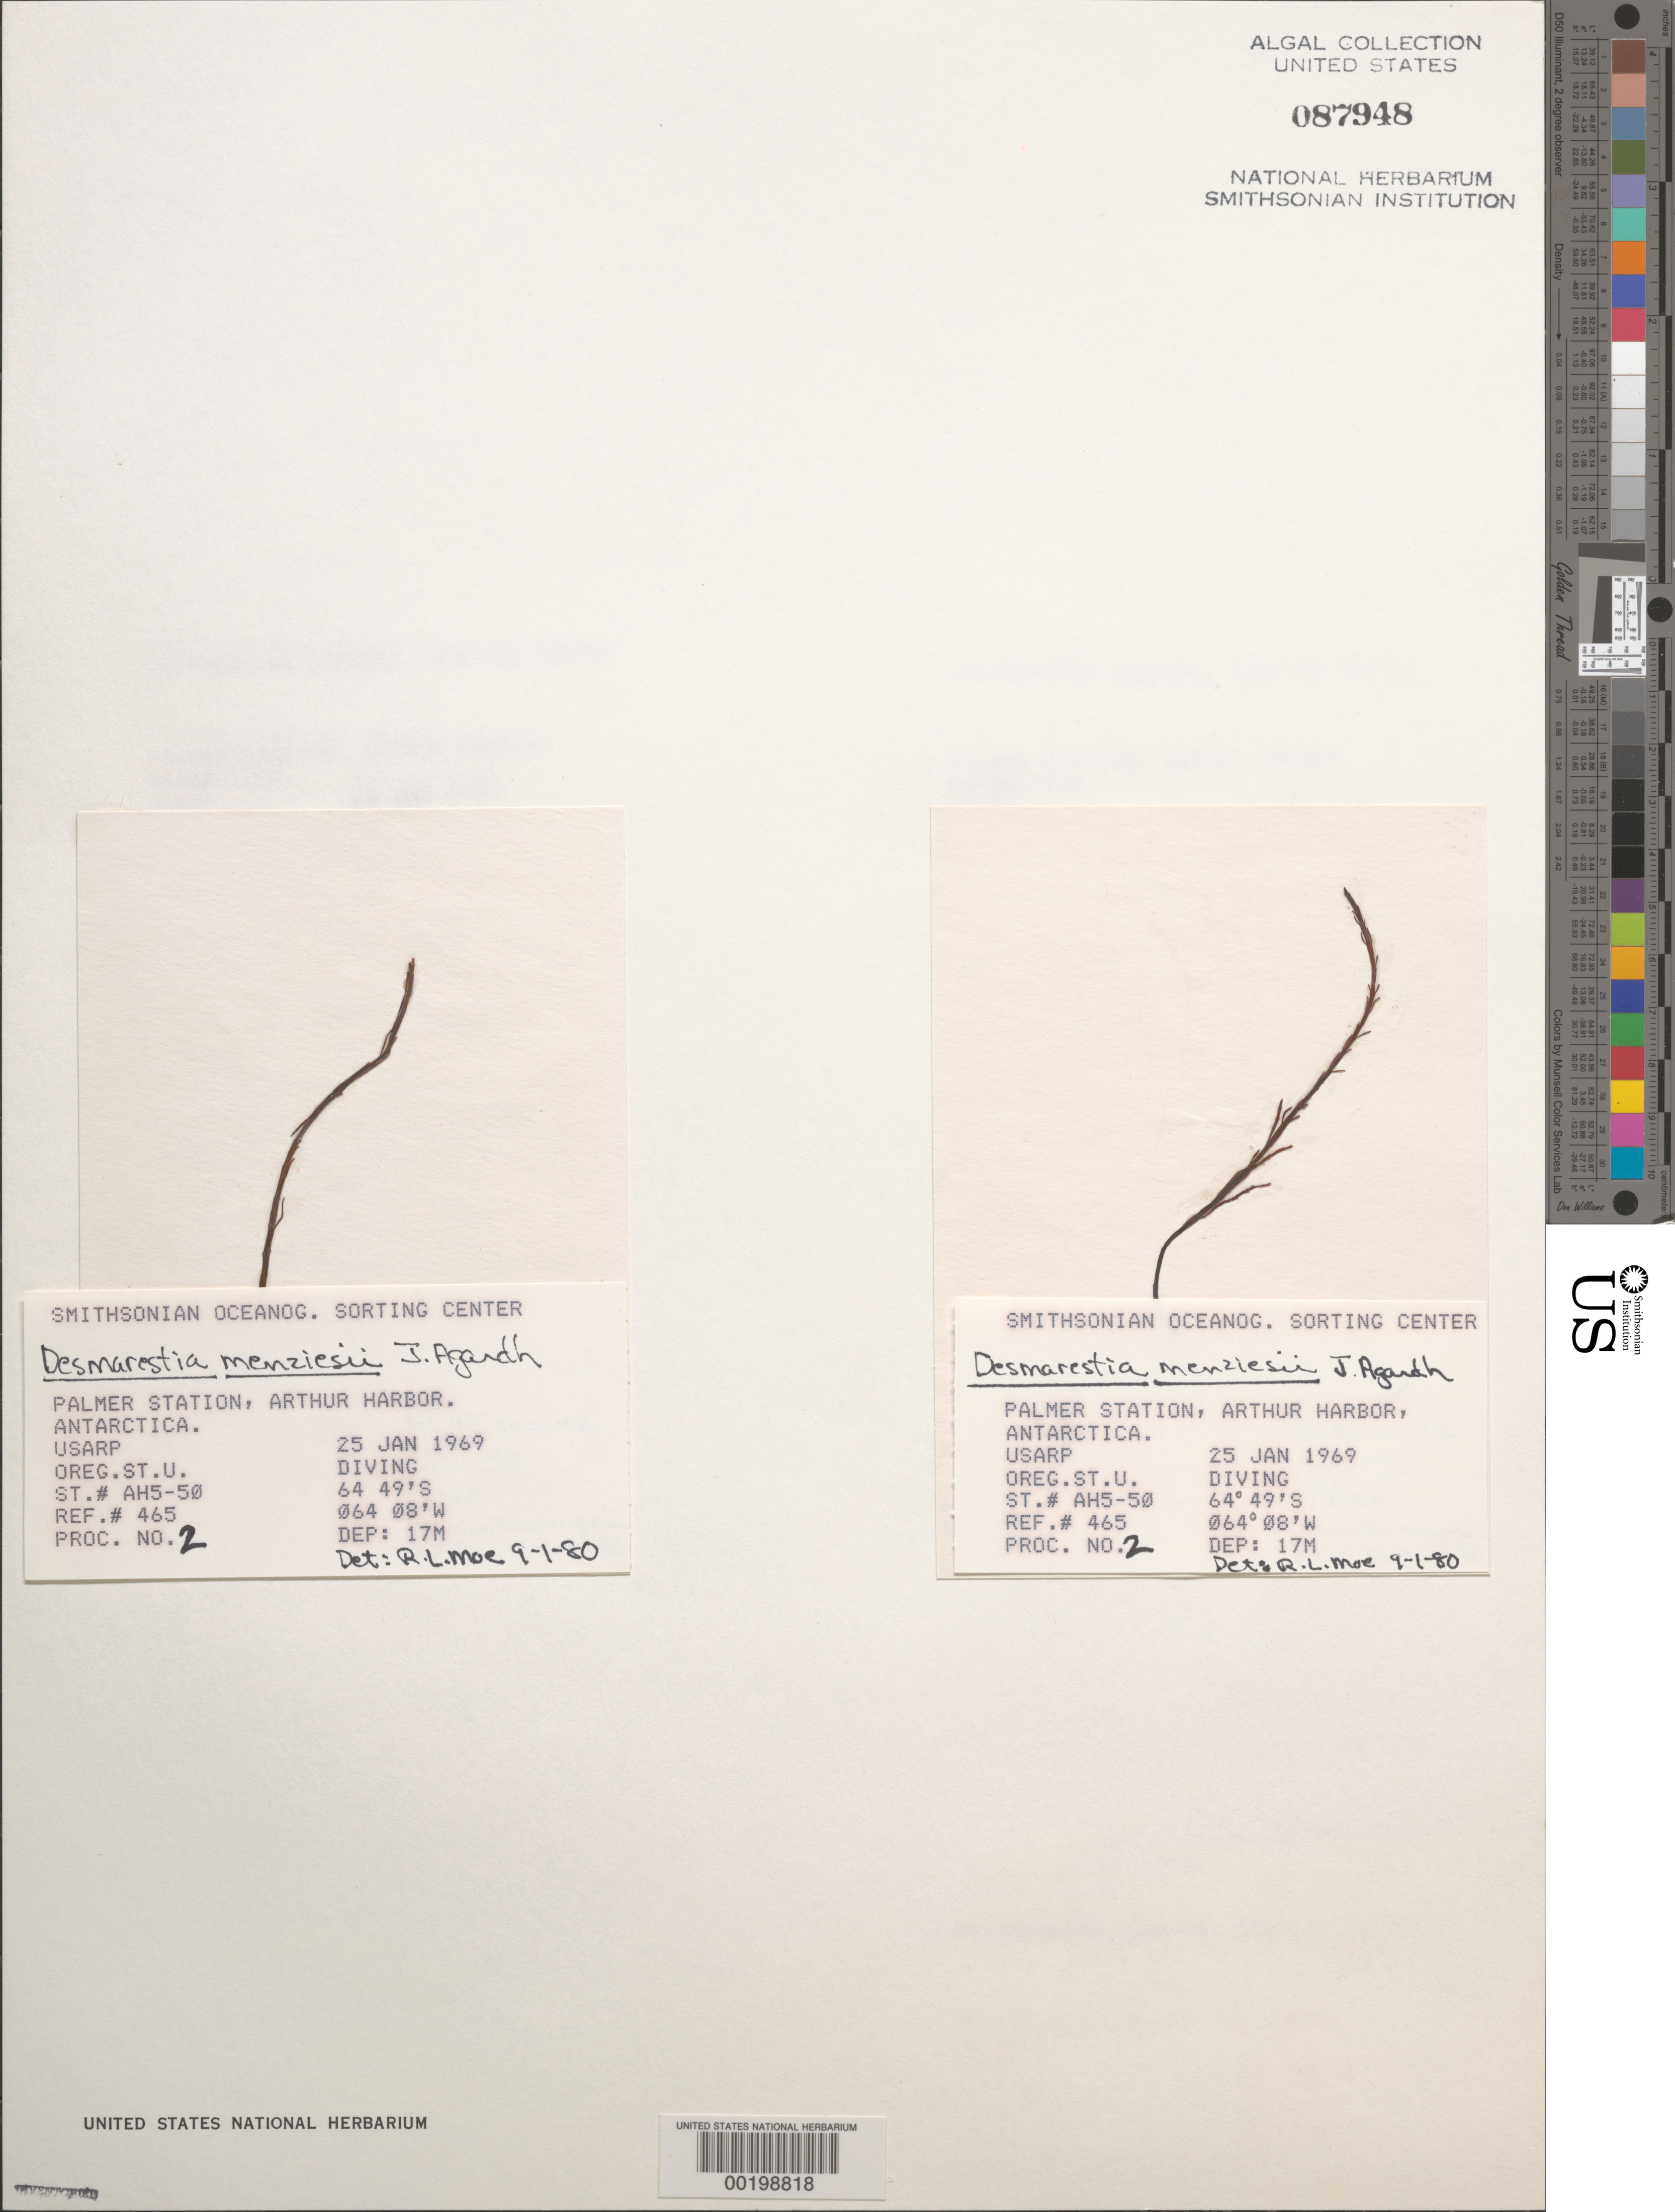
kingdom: Chromista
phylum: Ochrophyta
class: Phaeophyceae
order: Desmarestiales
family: Desmarestiaceae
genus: Desmarestia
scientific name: Desmarestia menziesii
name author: J. Agardh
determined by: Moe, R. L.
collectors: Oregon State University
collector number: Station Ah5-50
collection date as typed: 25 Jan 1969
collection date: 1969-01-25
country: Antarctica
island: Anvers Island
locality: Palmer Station, Arthur Harbor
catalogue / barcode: US 87948